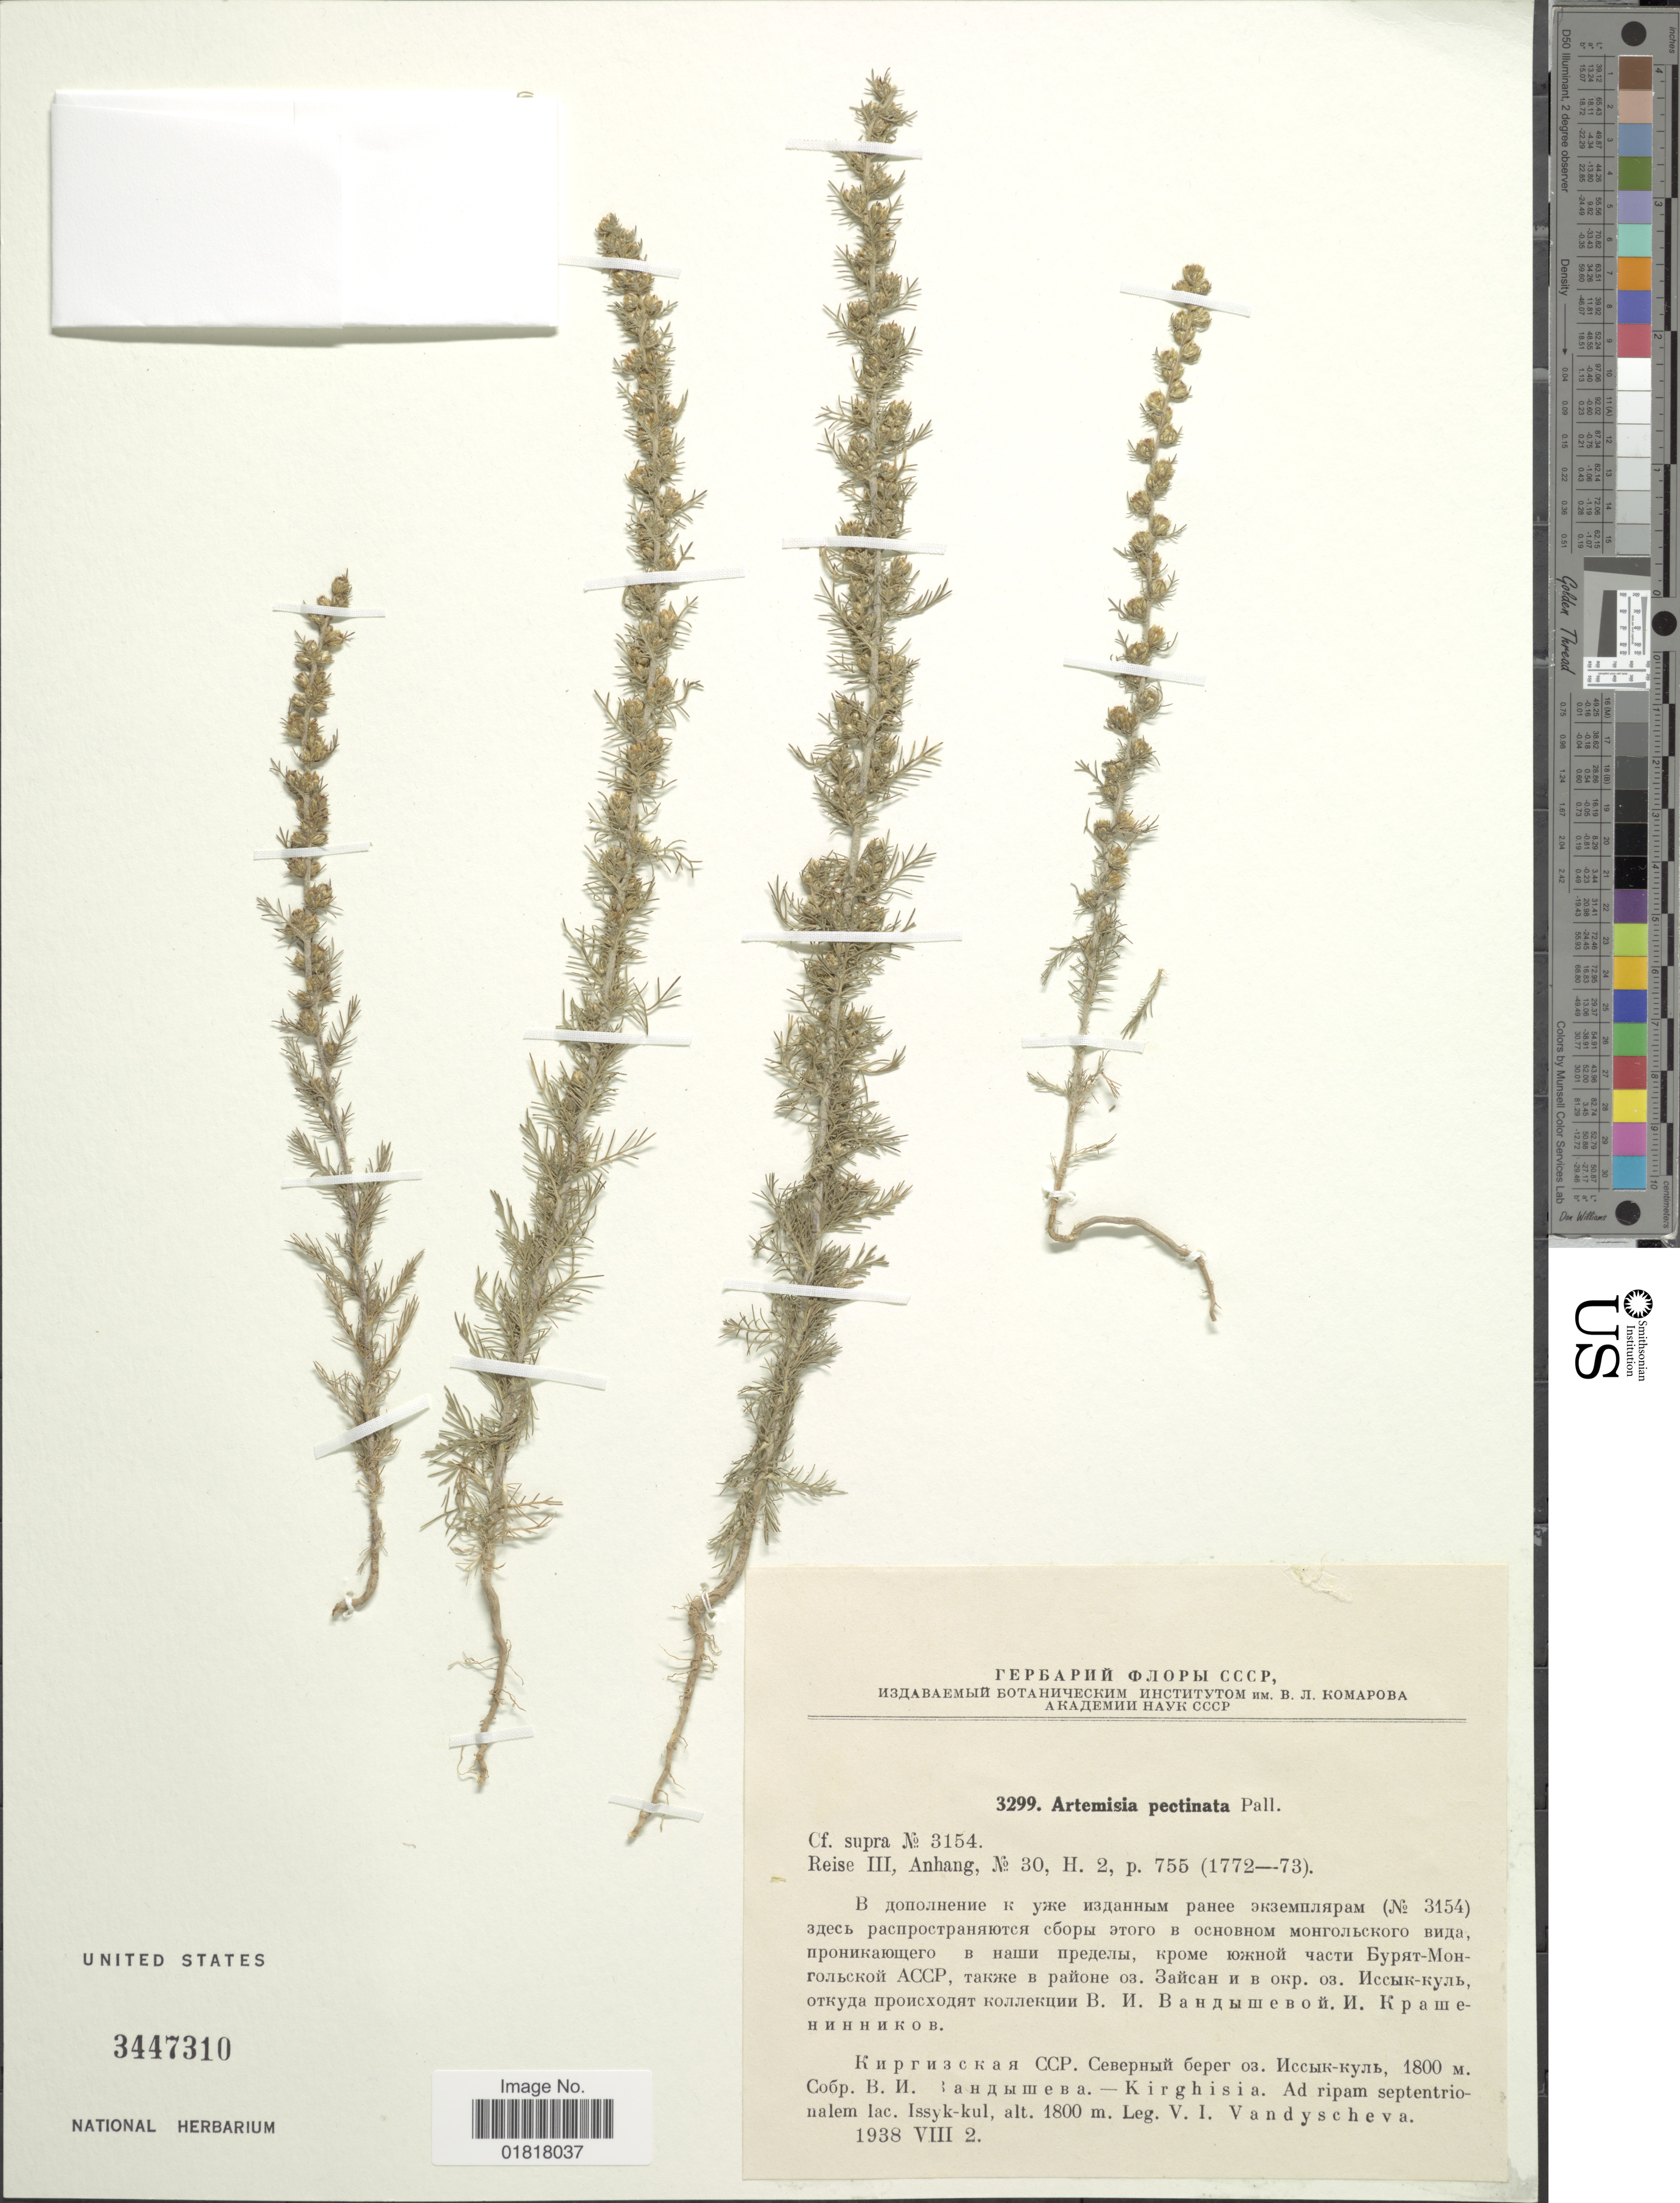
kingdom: Plantae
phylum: Tracheophyta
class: Magnoliopsida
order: Asterales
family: Asteraceae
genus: Artemisia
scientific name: Artemisia pectinata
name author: Pall.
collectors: V. Vandyscheva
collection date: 1938-08-02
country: Kyrgyzstan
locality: Kirghisia, ad ripam septentrionalem lac. Issyk- kul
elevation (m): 1800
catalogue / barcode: US 3447310